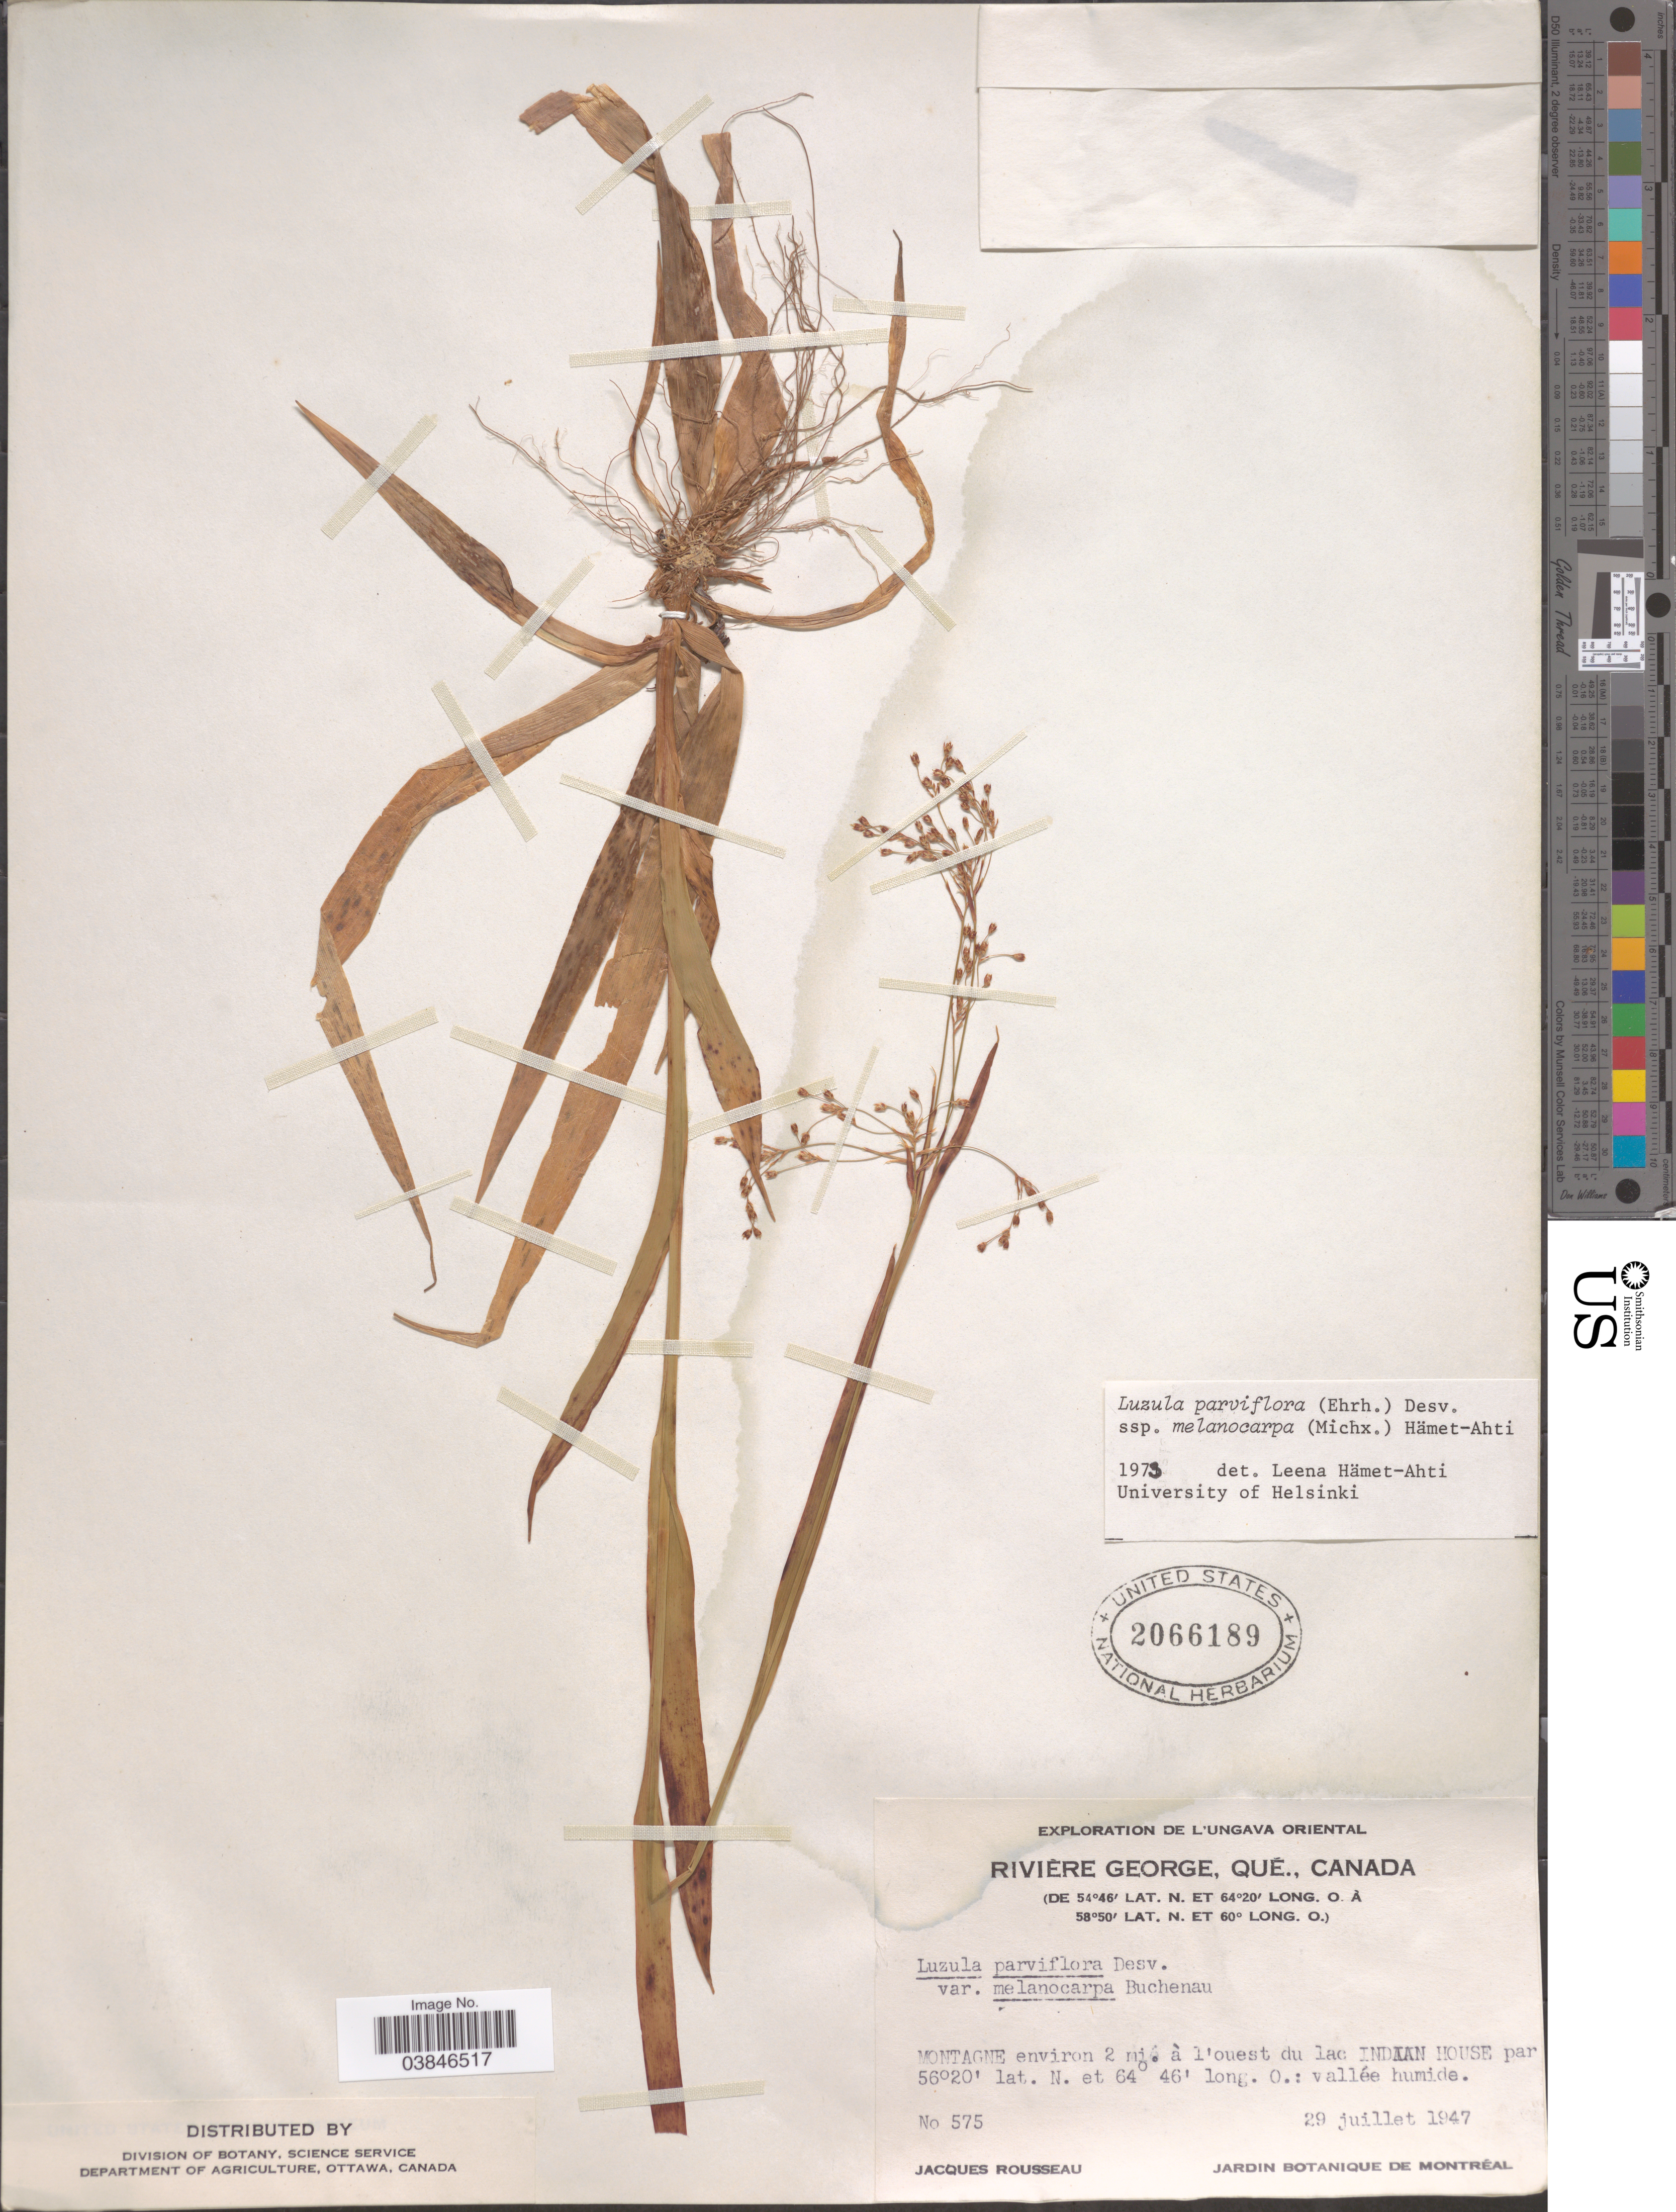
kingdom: Plantae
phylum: Tracheophyta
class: Liliopsida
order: Poales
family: Juncaceae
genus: Luzula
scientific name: Luzula parviflora subsp. melanocarpa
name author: Desv.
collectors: J. Rousseau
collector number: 575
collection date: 1947-07-29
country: Canada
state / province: Quebec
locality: L' Ungava Oriental. Rivière George. Montagne environ 2 mi. à l' ouest du lac Indian House: vallée humide.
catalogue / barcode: US 2066189